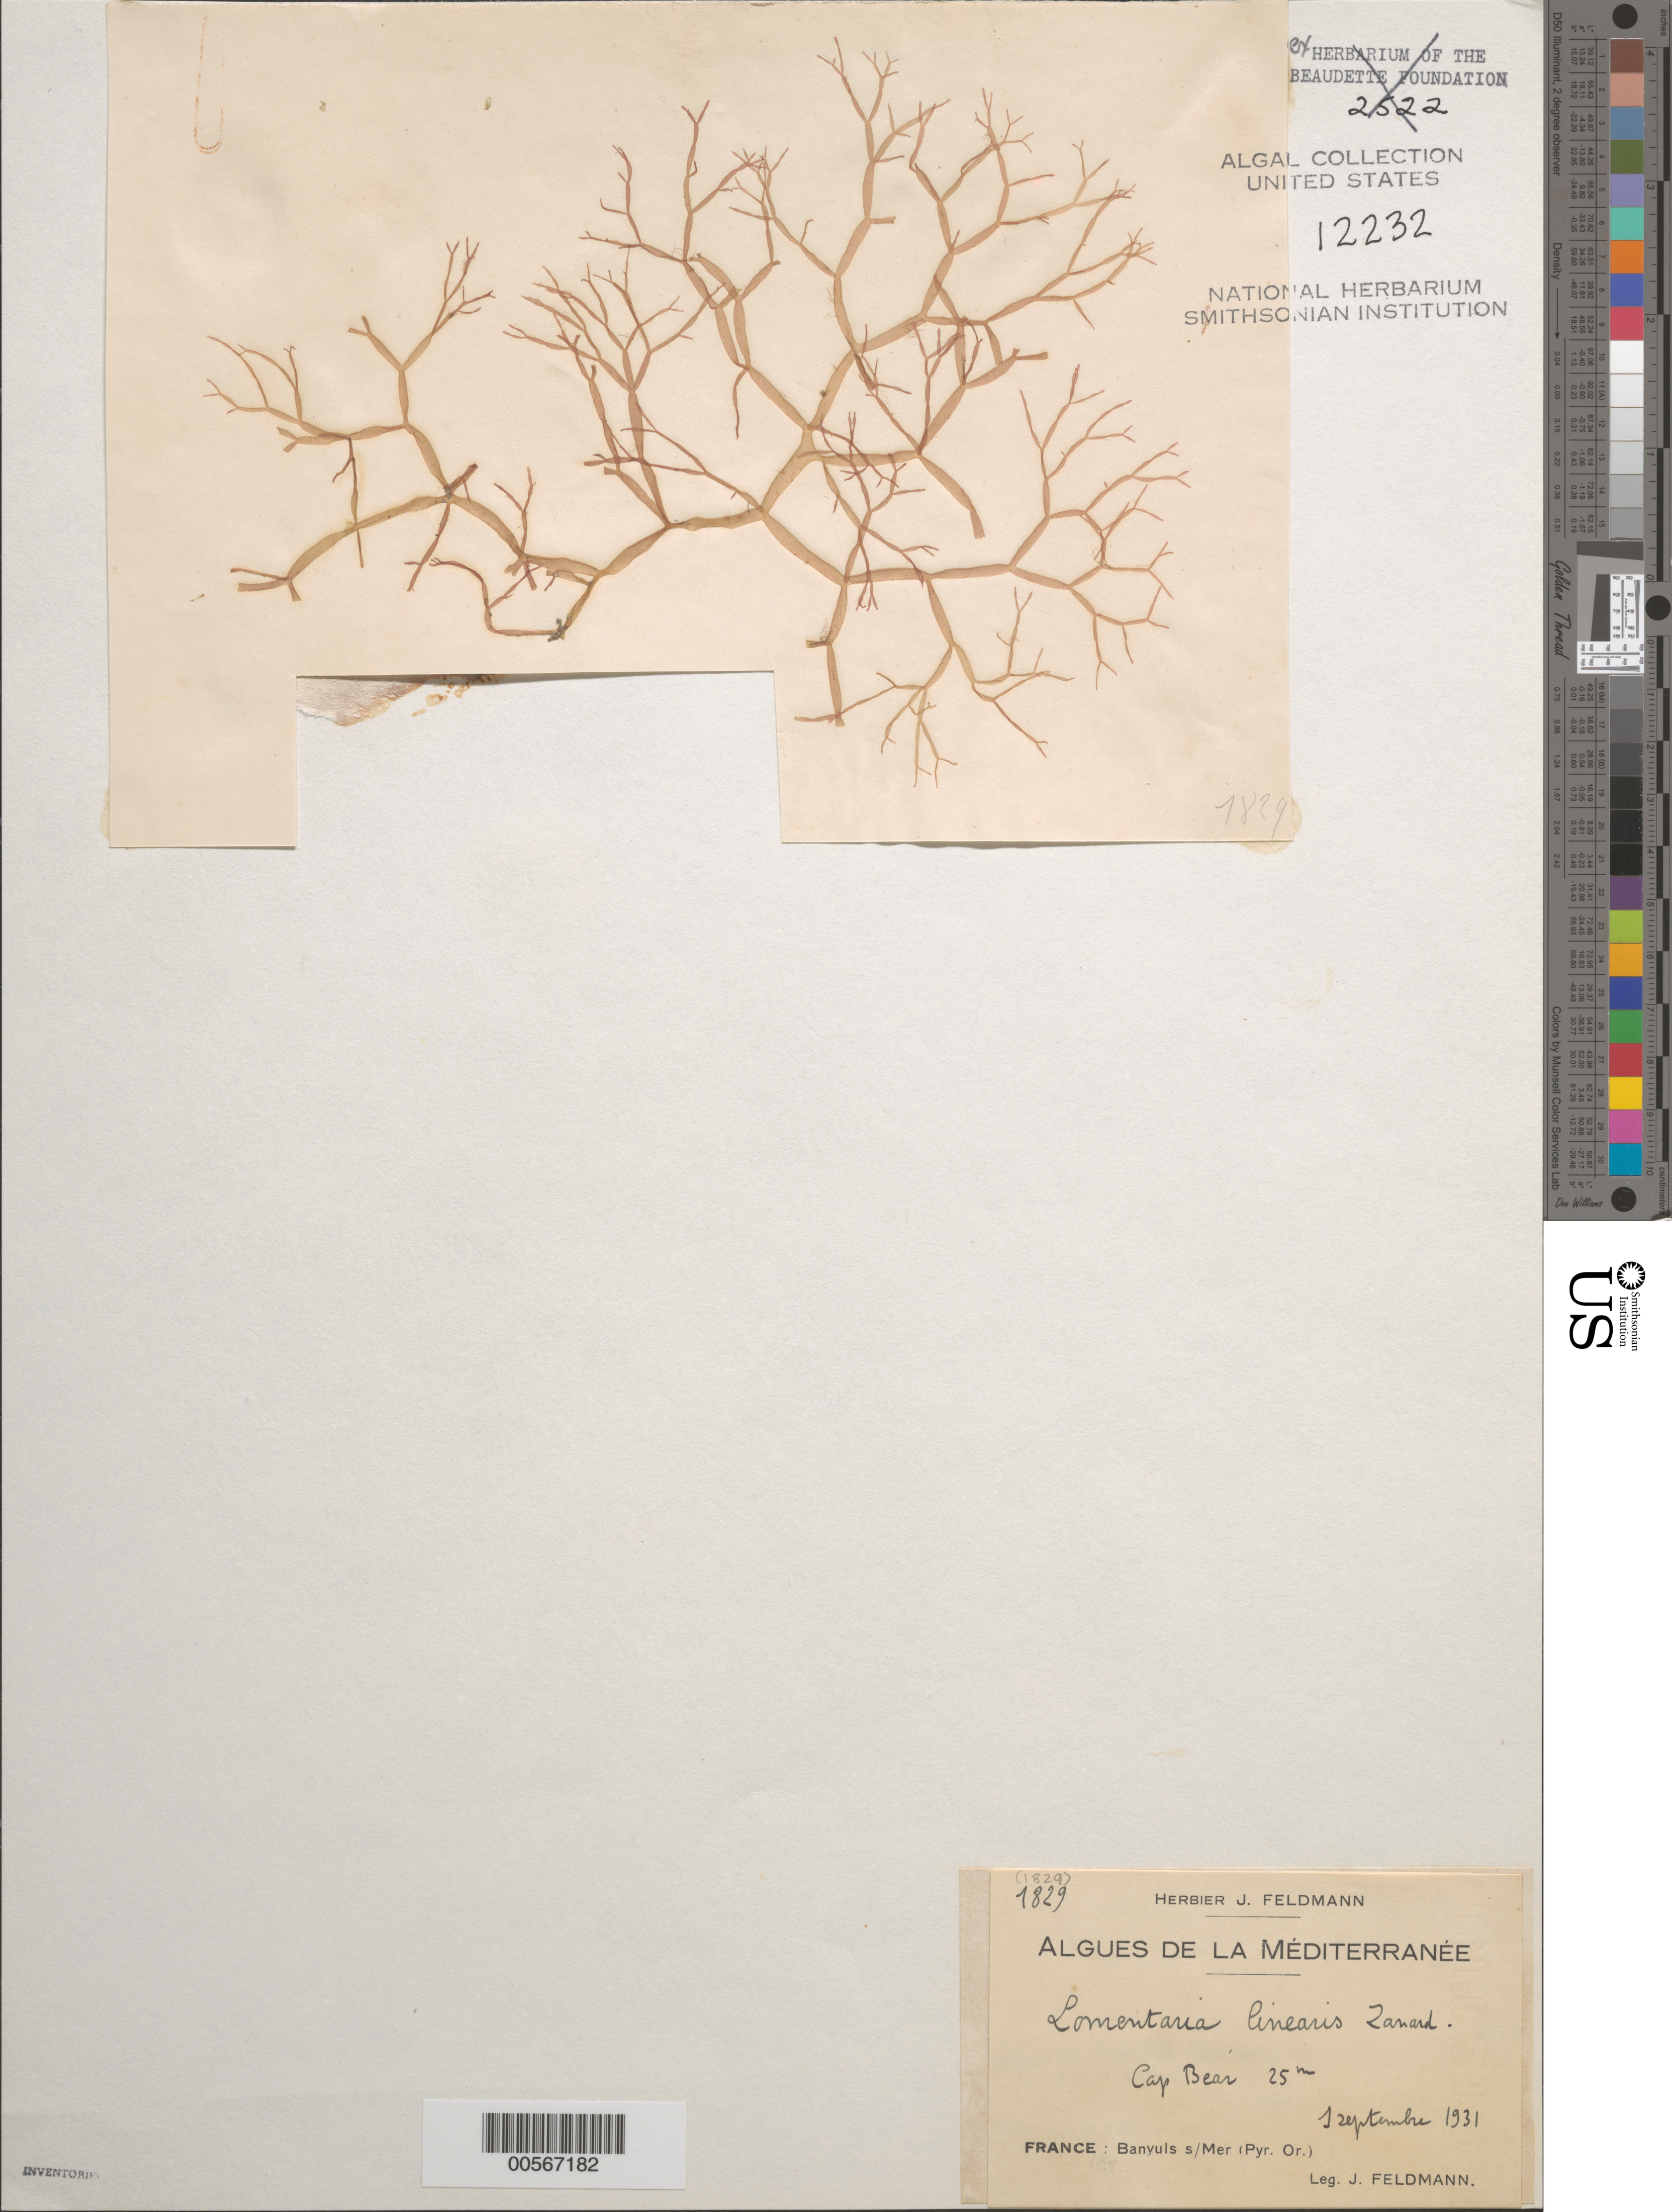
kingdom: Plantae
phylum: Rhodophyta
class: Florideophyceae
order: Rhodymeniales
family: Lomentariaceae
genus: Lomentaria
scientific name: Lomentaria articulata var. linearis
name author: Zanardini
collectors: J. Feldmann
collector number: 1829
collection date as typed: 01 Sep 1931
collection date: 1931-09-01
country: France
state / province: Occitanie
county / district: Pyrénées-Orientales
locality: Cap Bear, Banyuls-sur-Mer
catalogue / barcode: US 12232